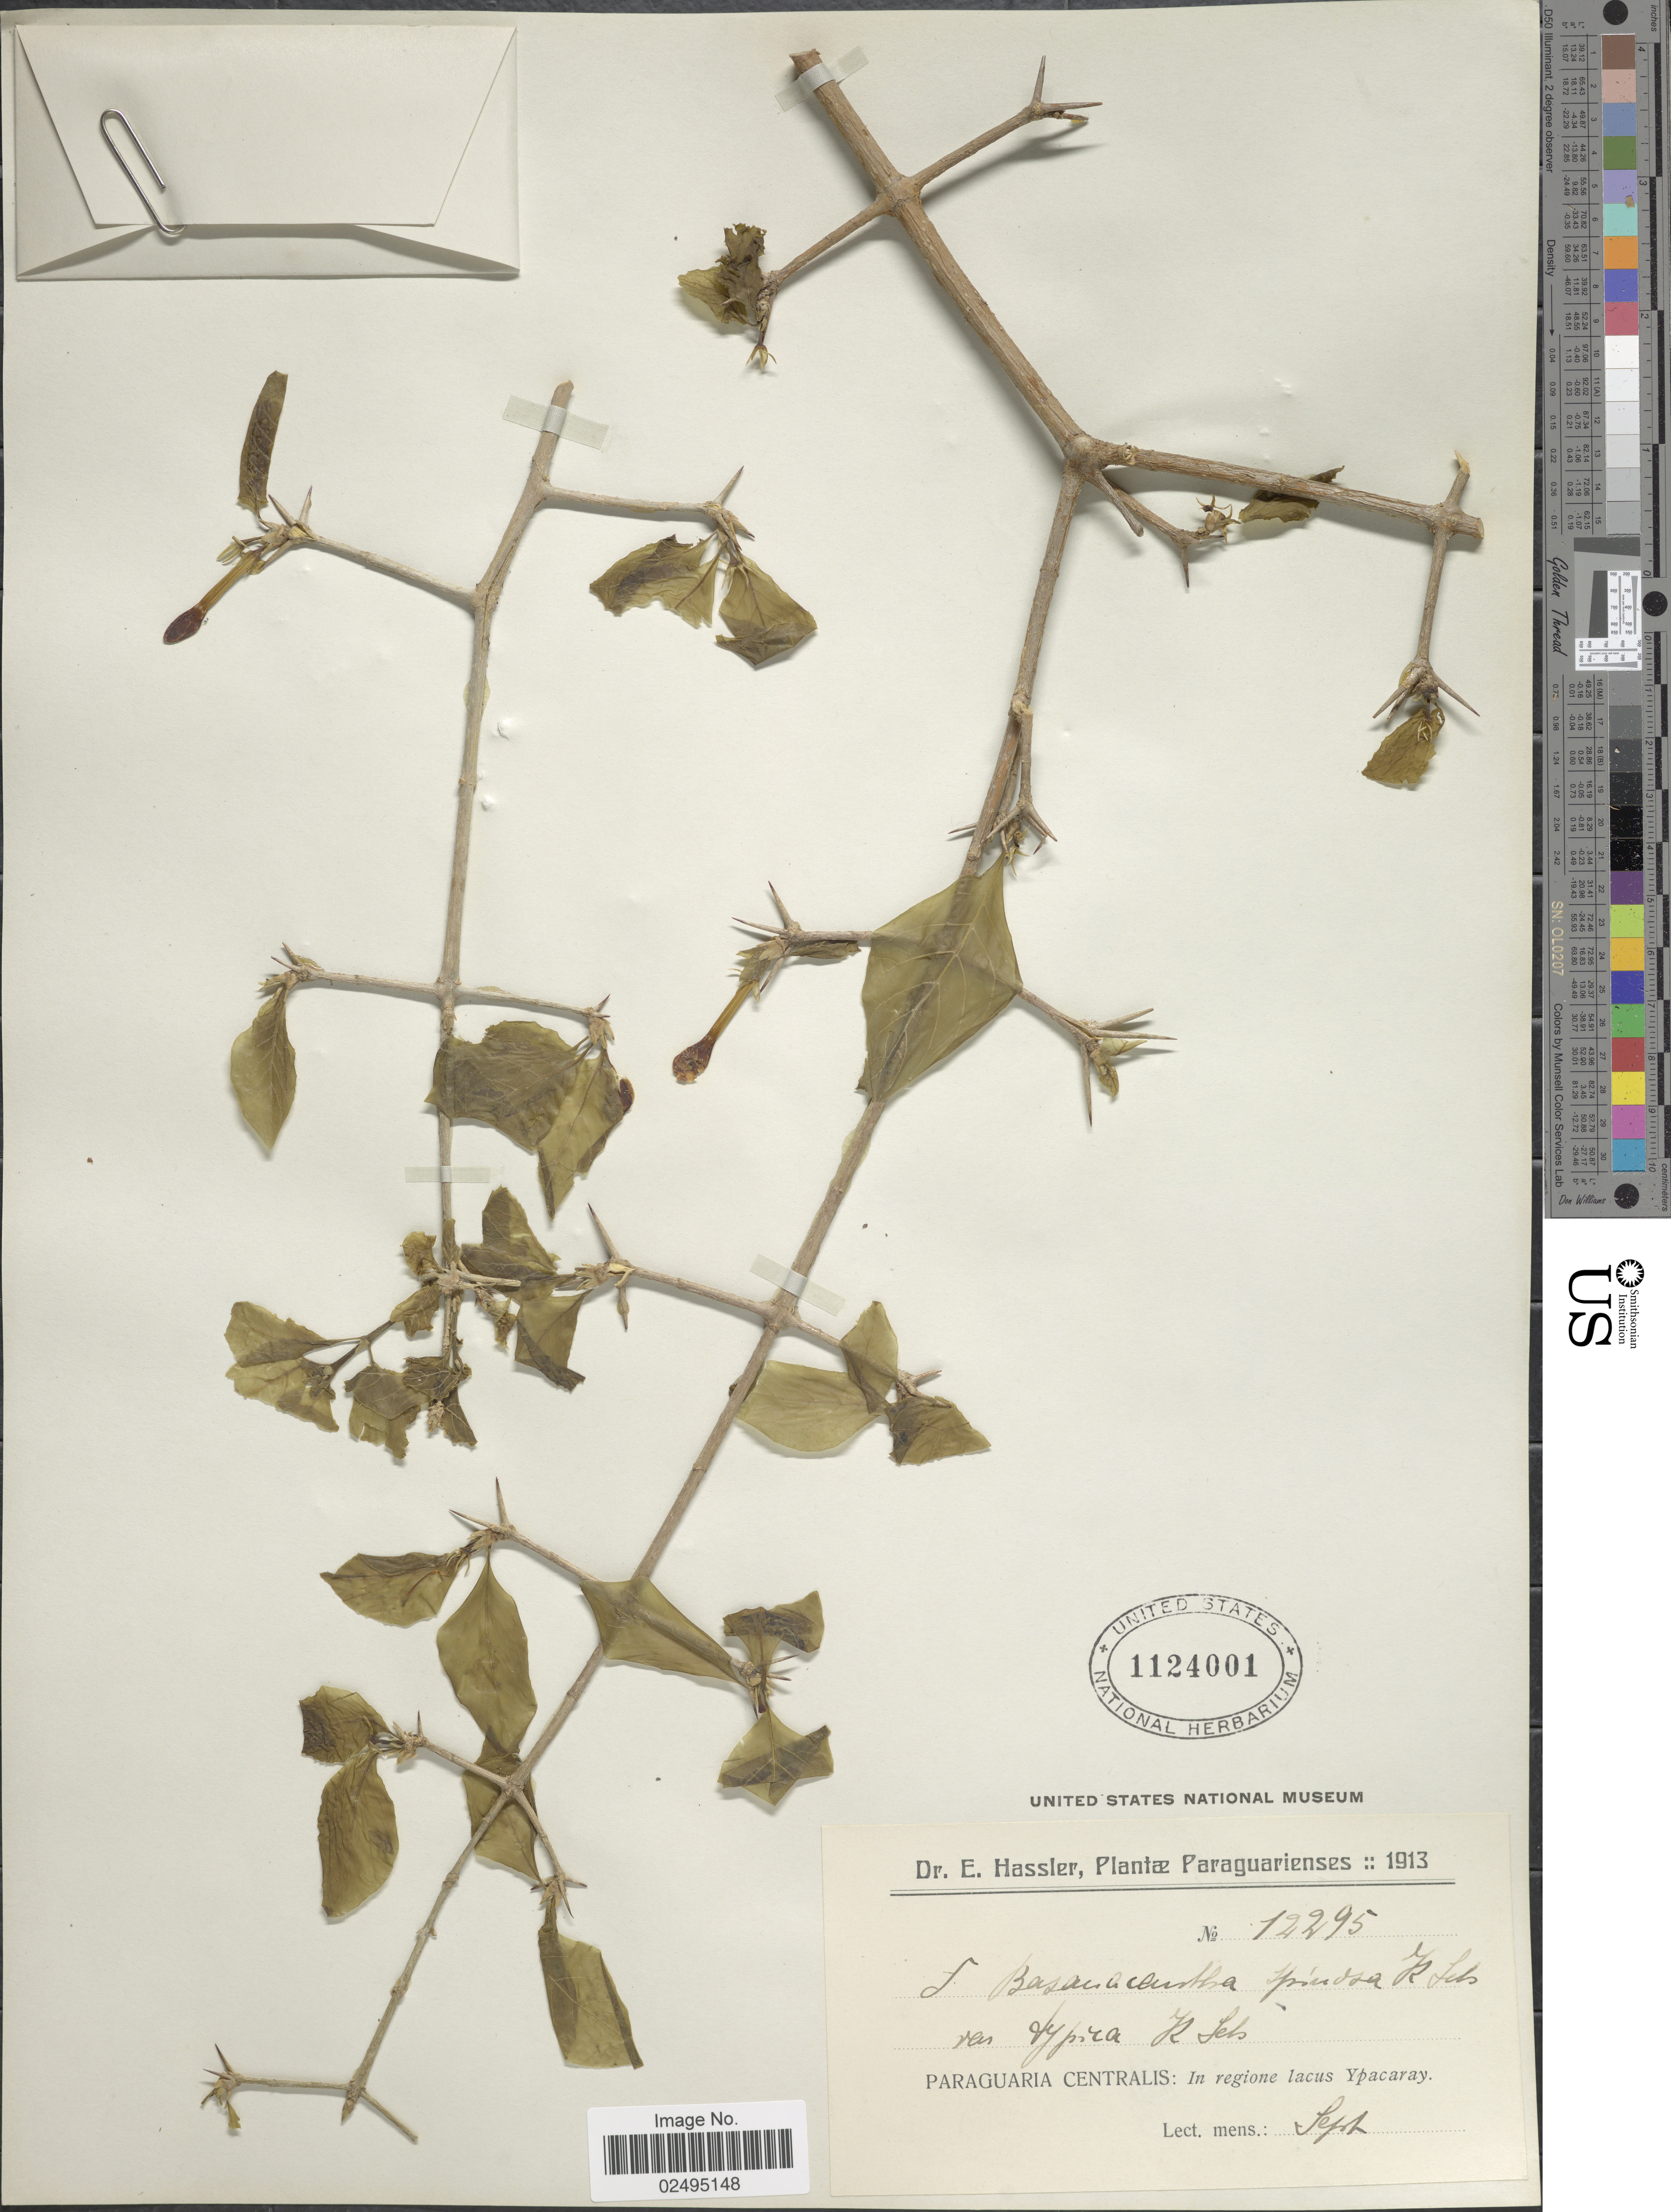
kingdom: Plantae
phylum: Tracheophyta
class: Magnoliopsida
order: Gentianales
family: Rubiaceae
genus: Randia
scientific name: Randia armata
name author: (Sw.) DC.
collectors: E. Hassler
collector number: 12295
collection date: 1913-09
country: Paraguay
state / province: Paraguari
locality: In regione lacus Ypacaray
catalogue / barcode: US 1124001